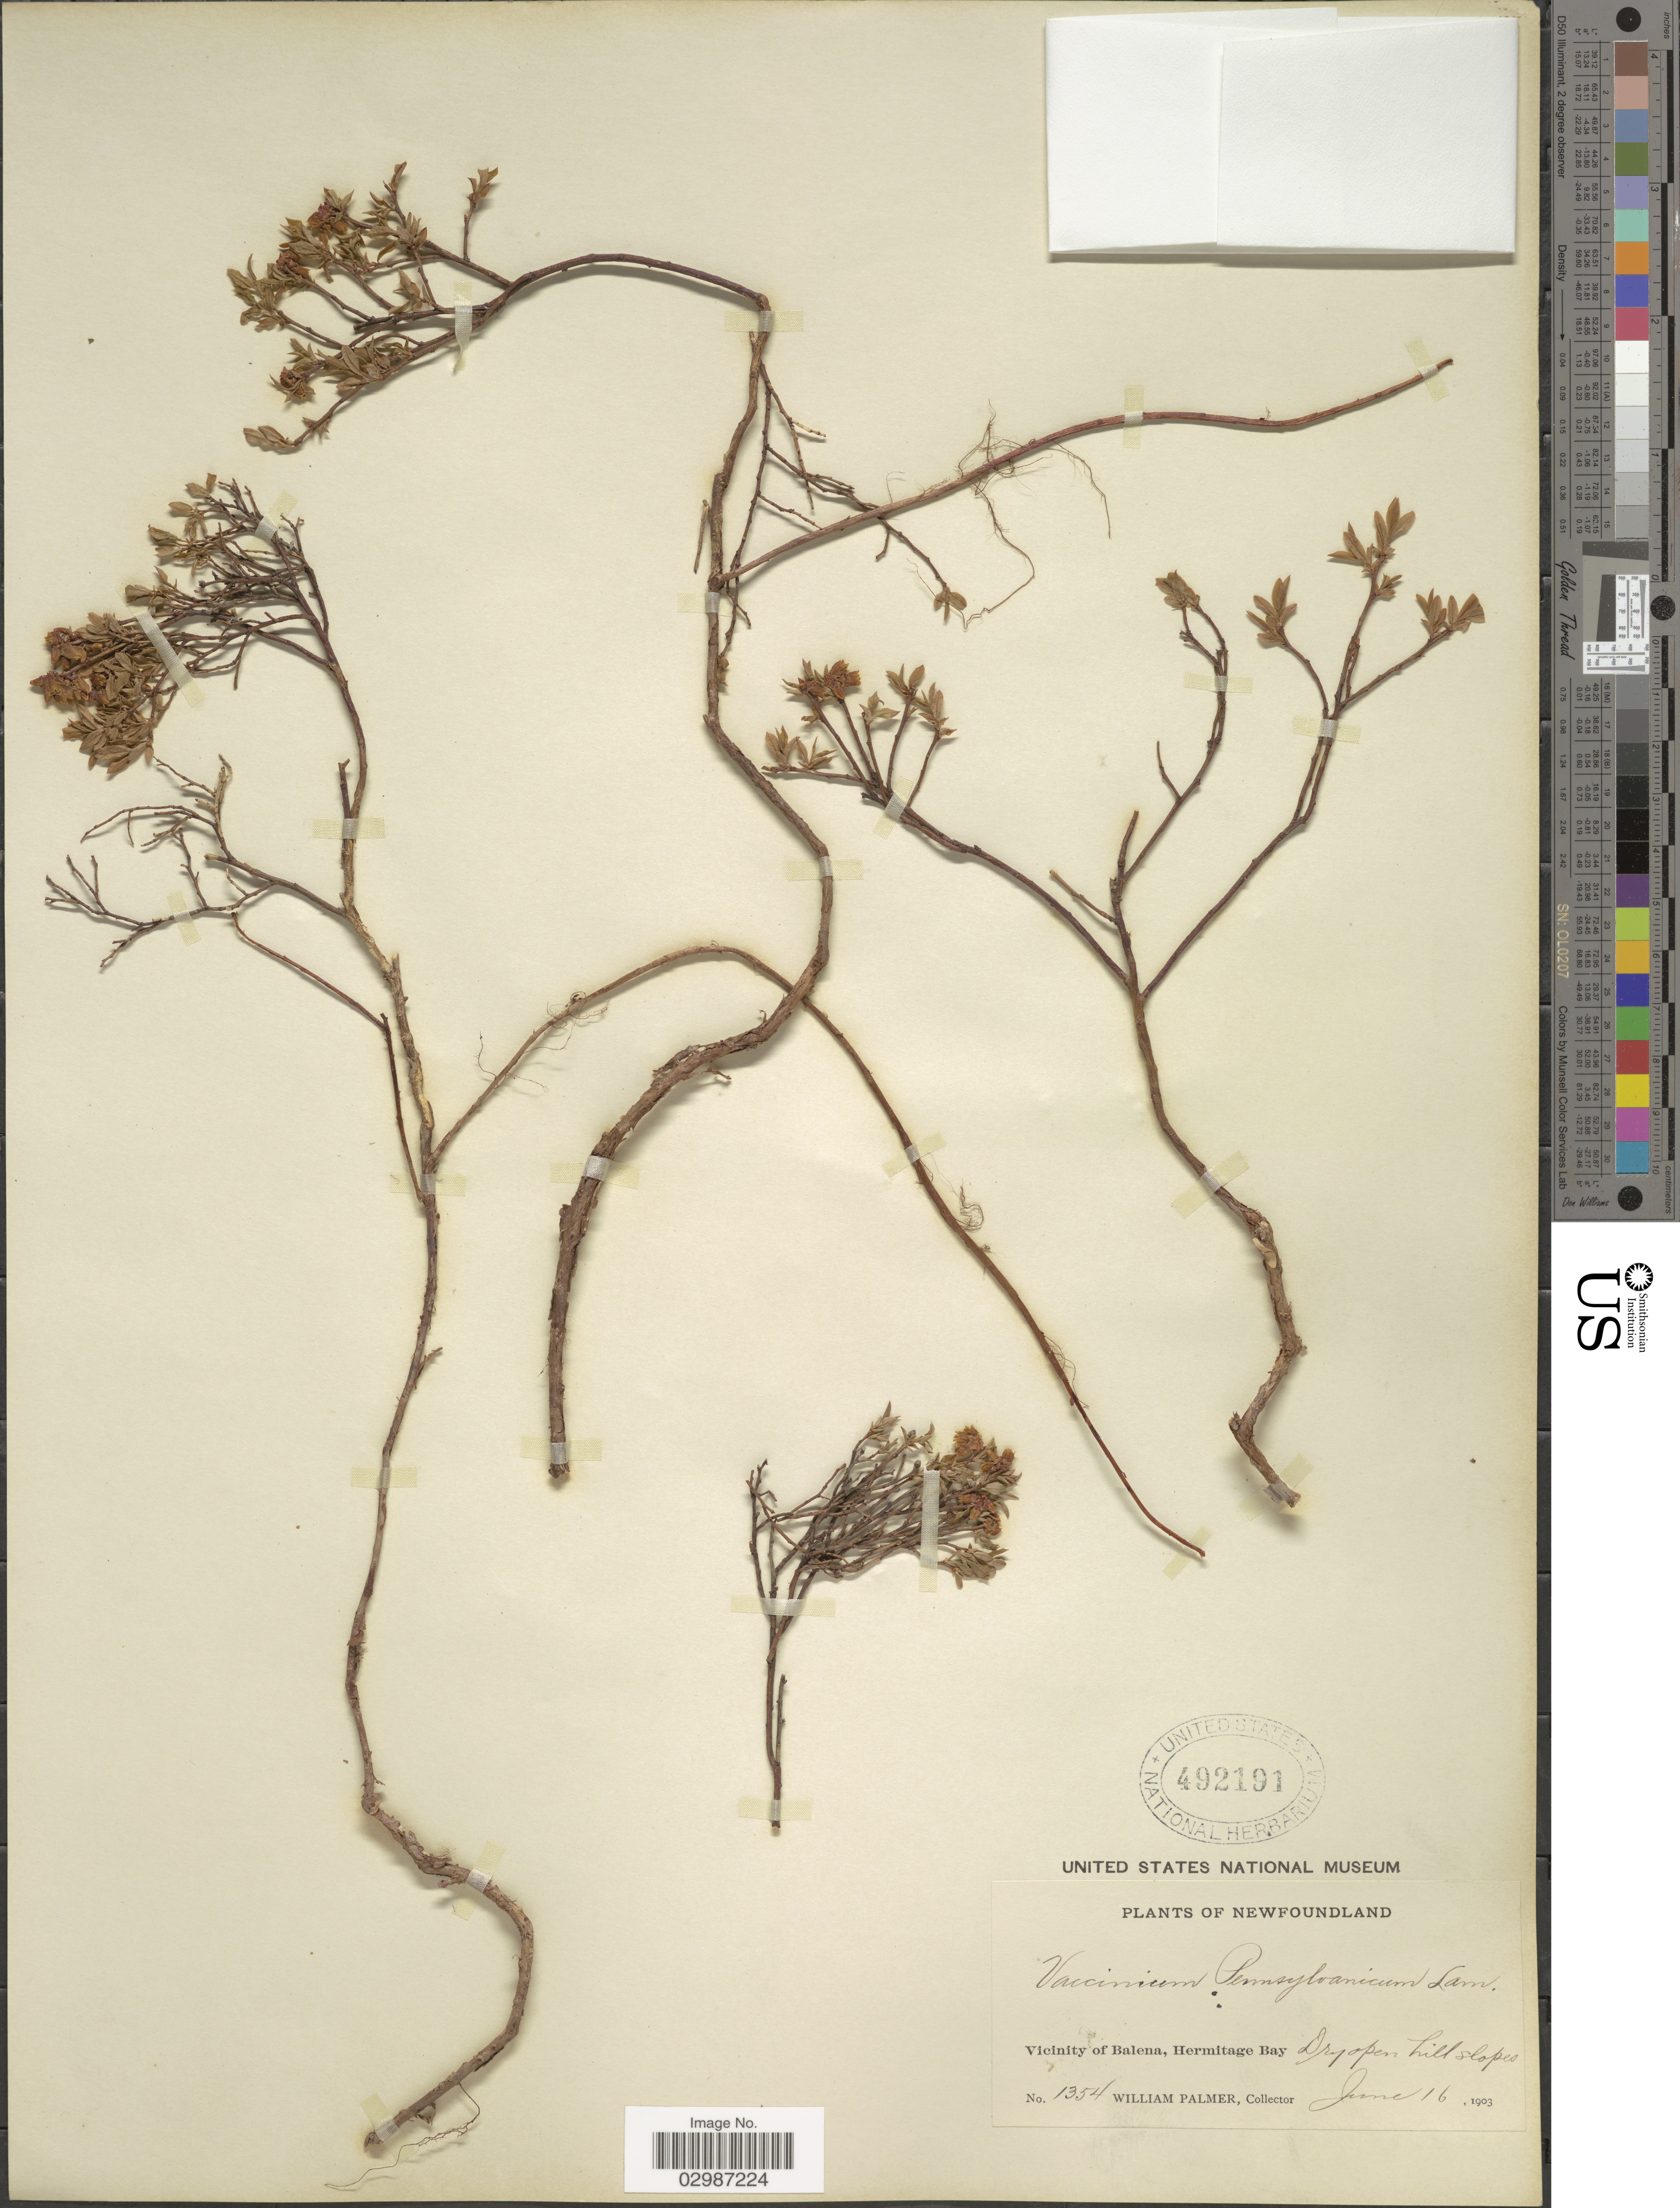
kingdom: Plantae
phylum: Tracheophyta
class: Magnoliopsida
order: Ericales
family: Ericaceae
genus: Vaccinium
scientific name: Vaccinium angustifolium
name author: Aiton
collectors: W. Palmer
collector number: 1354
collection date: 1903-06-16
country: Canada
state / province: Newfoundland and Labrador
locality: Vicinity of Balena, Hermitage Bay, Dry open hill slopes.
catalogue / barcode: US 492191